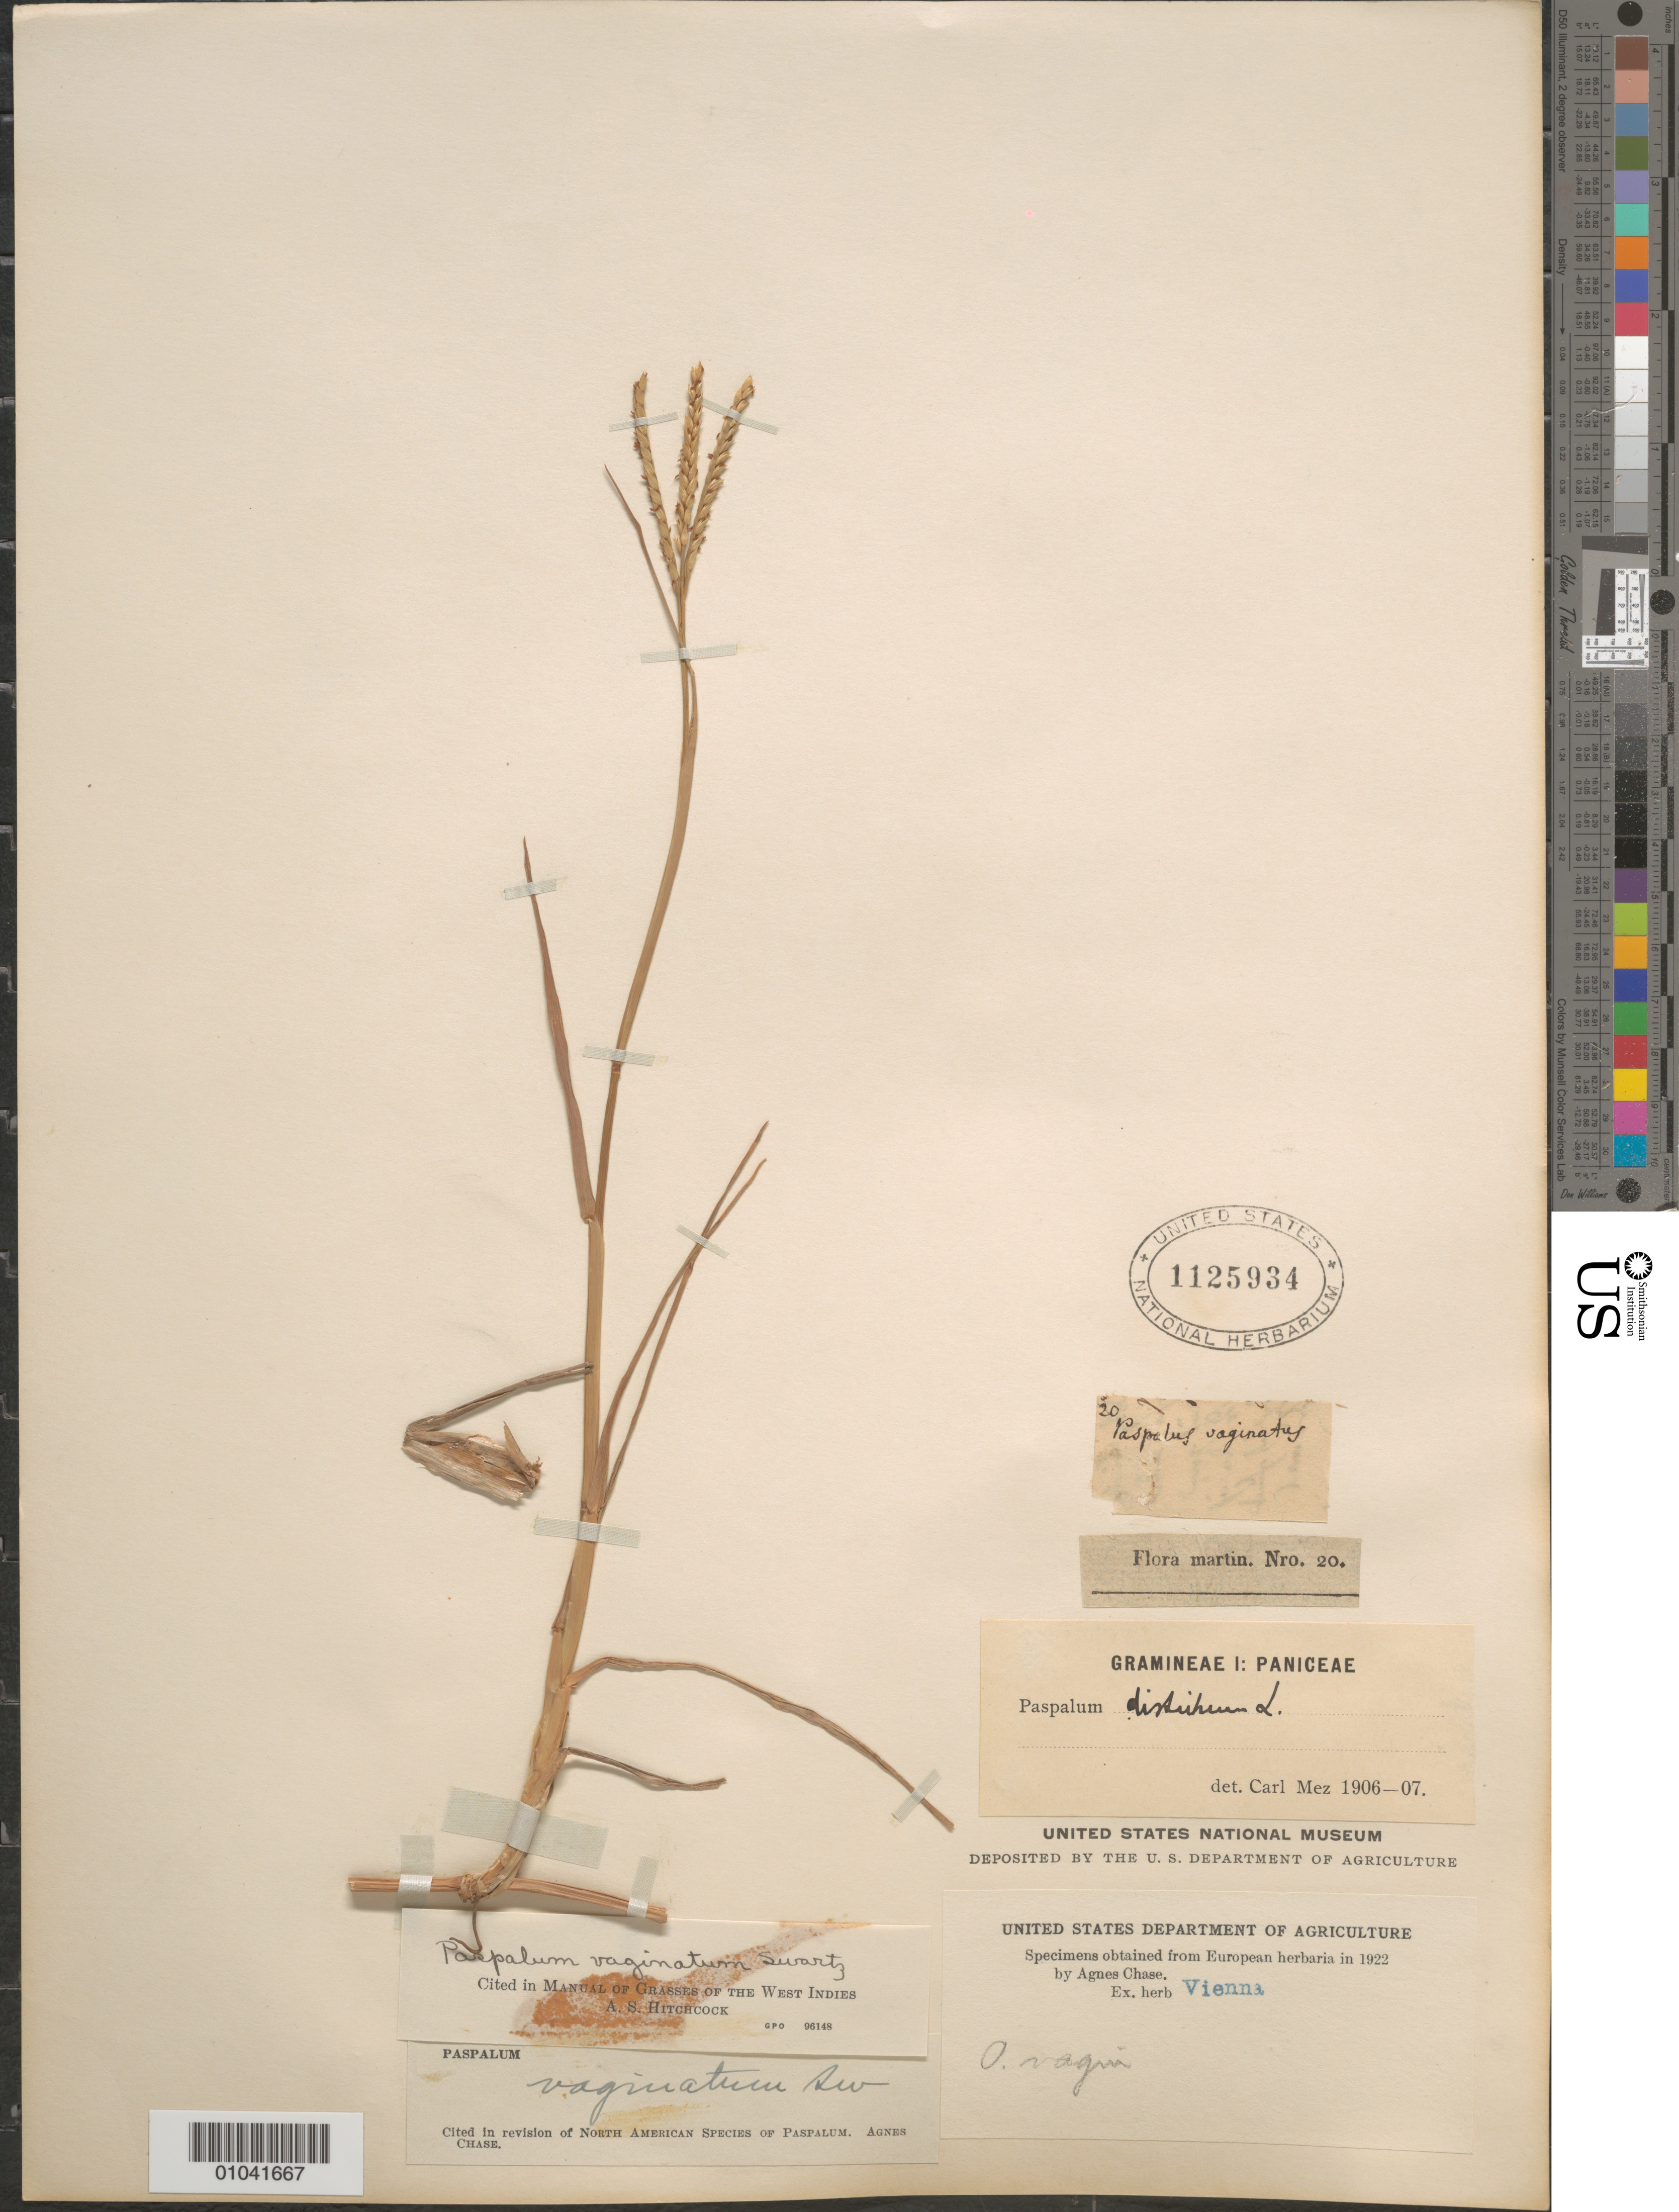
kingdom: Plantae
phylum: Tracheophyta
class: Liliopsida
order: Poales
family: Poaceae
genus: Paspalum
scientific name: Paspalum vaginatum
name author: Sw.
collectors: -. Elie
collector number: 20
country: Martinique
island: Martinique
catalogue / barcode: US 1125934